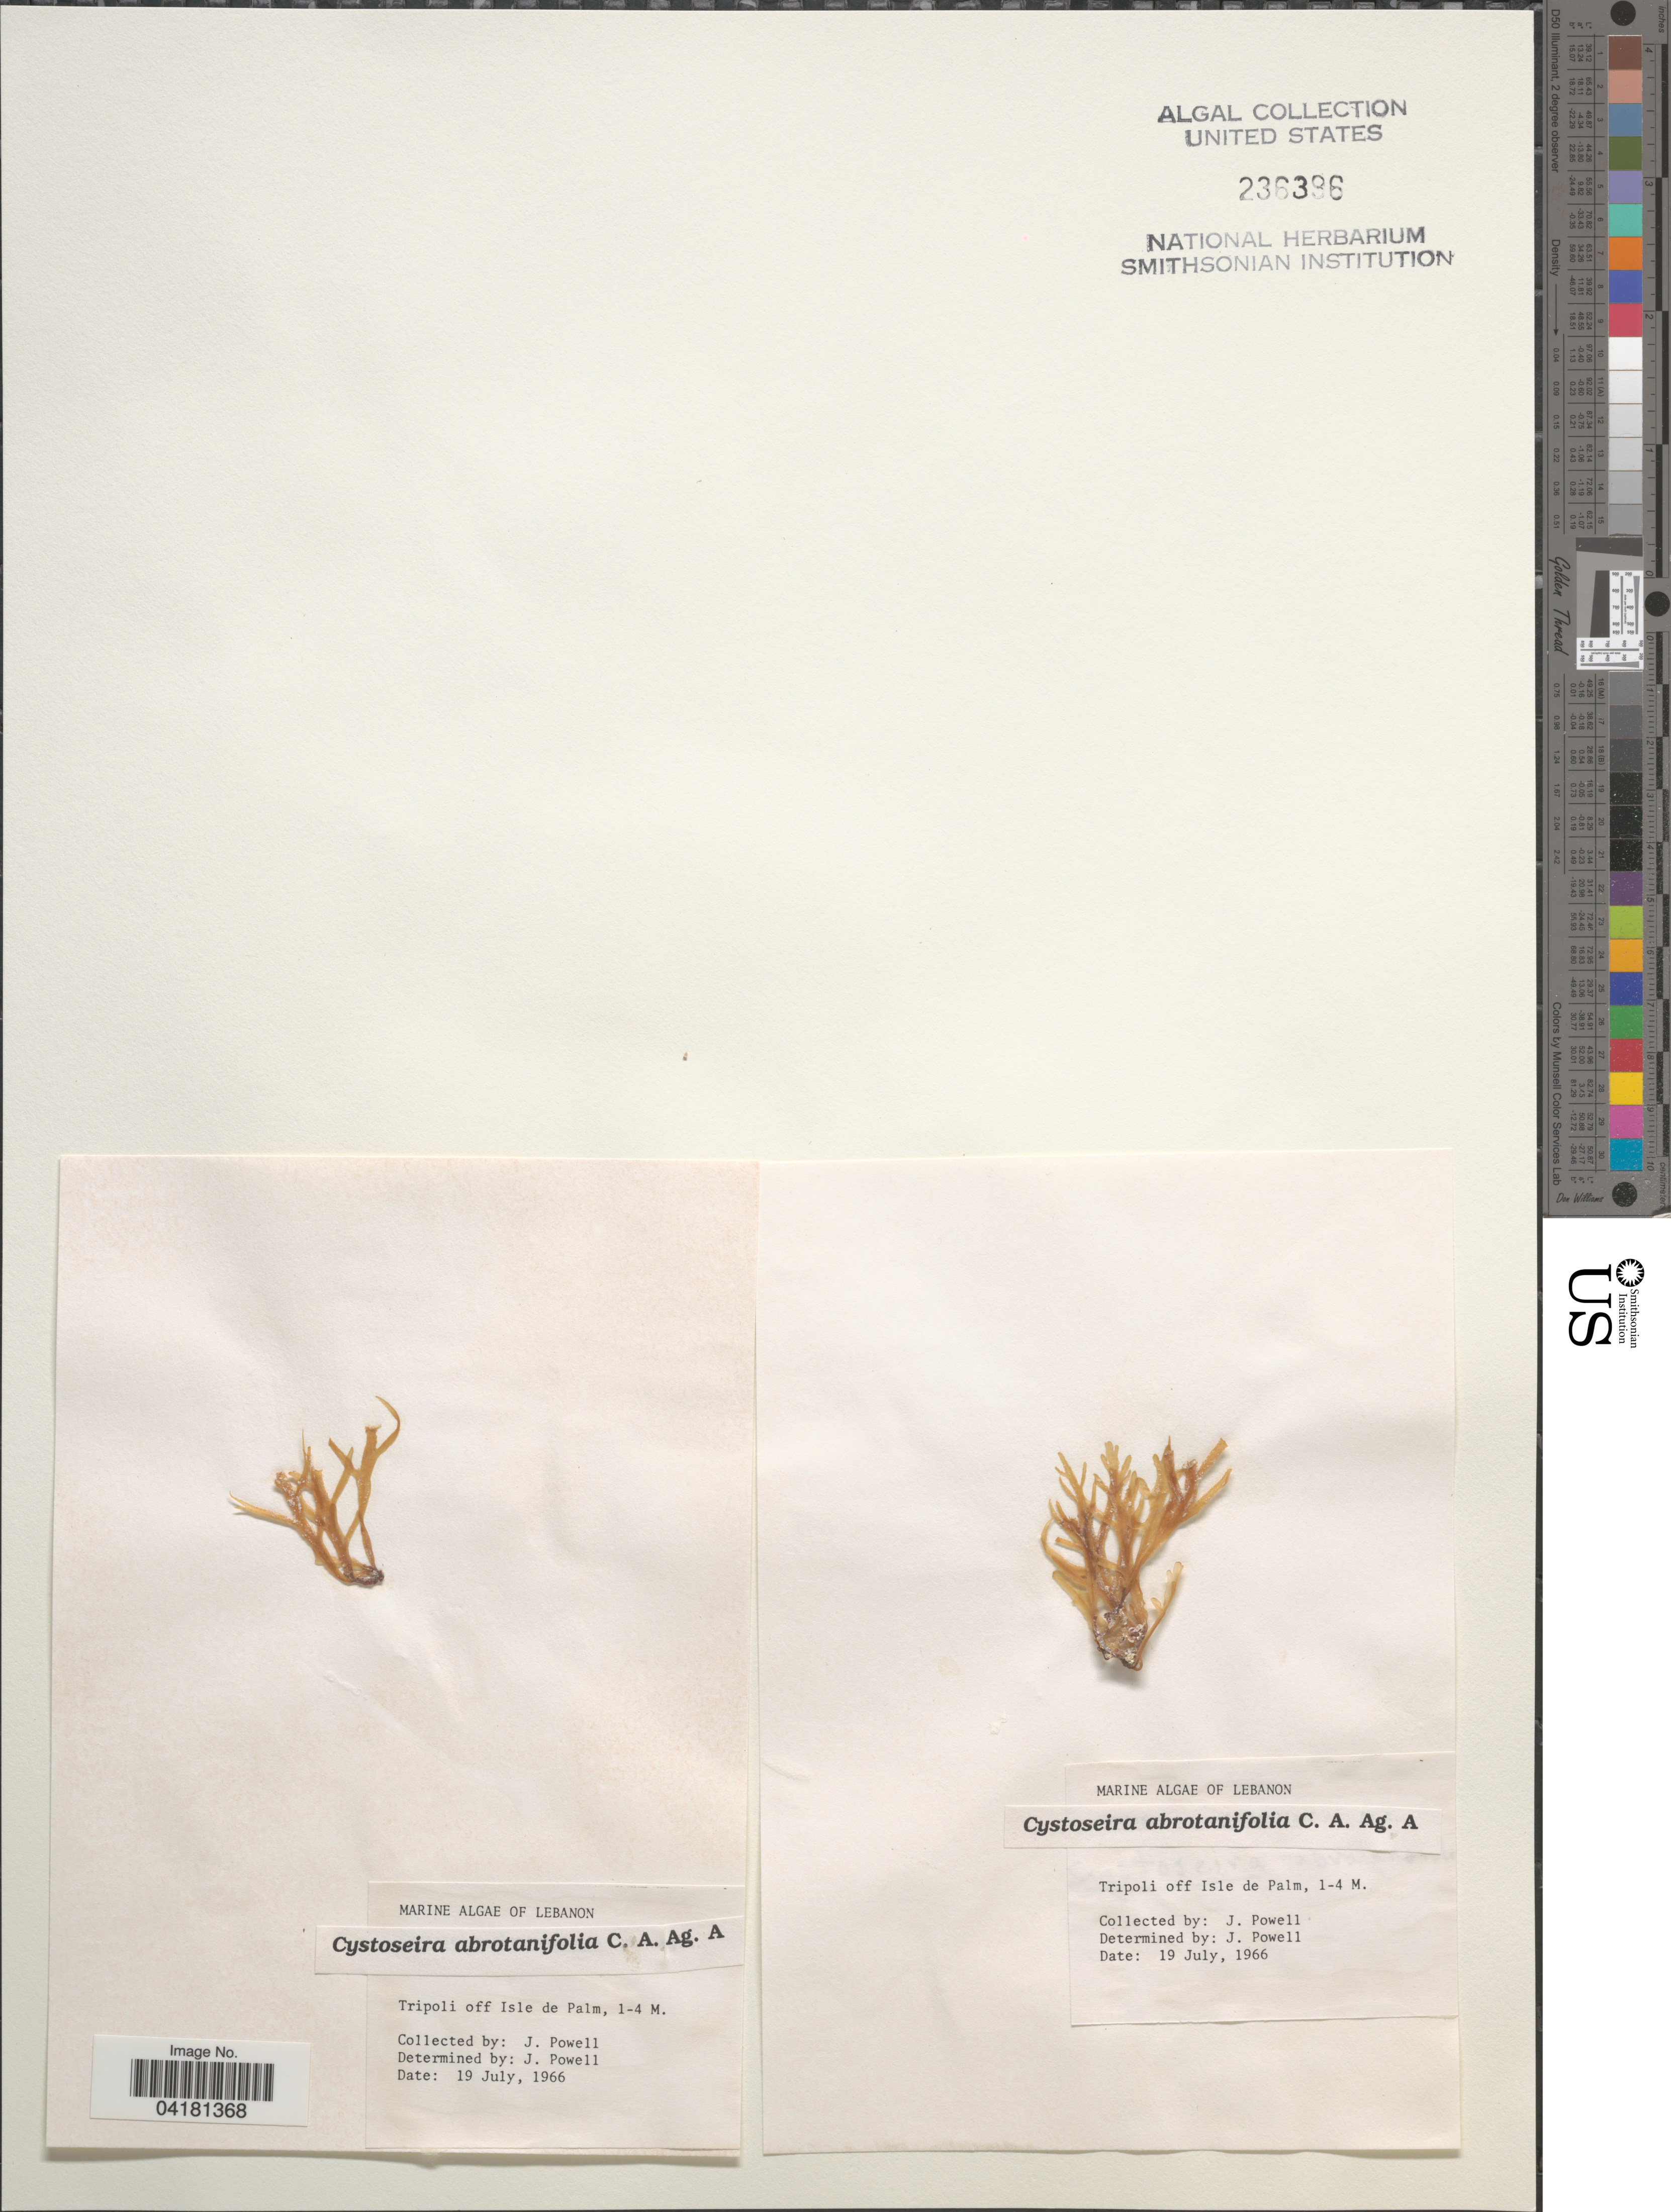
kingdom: Chromista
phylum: Ochrophyta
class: Phaeophyceae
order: Fucales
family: Sargassaceae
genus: Cystoseira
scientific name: Cystoseira foeniculacea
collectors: J. Powell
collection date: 1966-07-19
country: Lebanon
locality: Tripoli off Isle de Palm, 1-4 M.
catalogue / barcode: US 236396